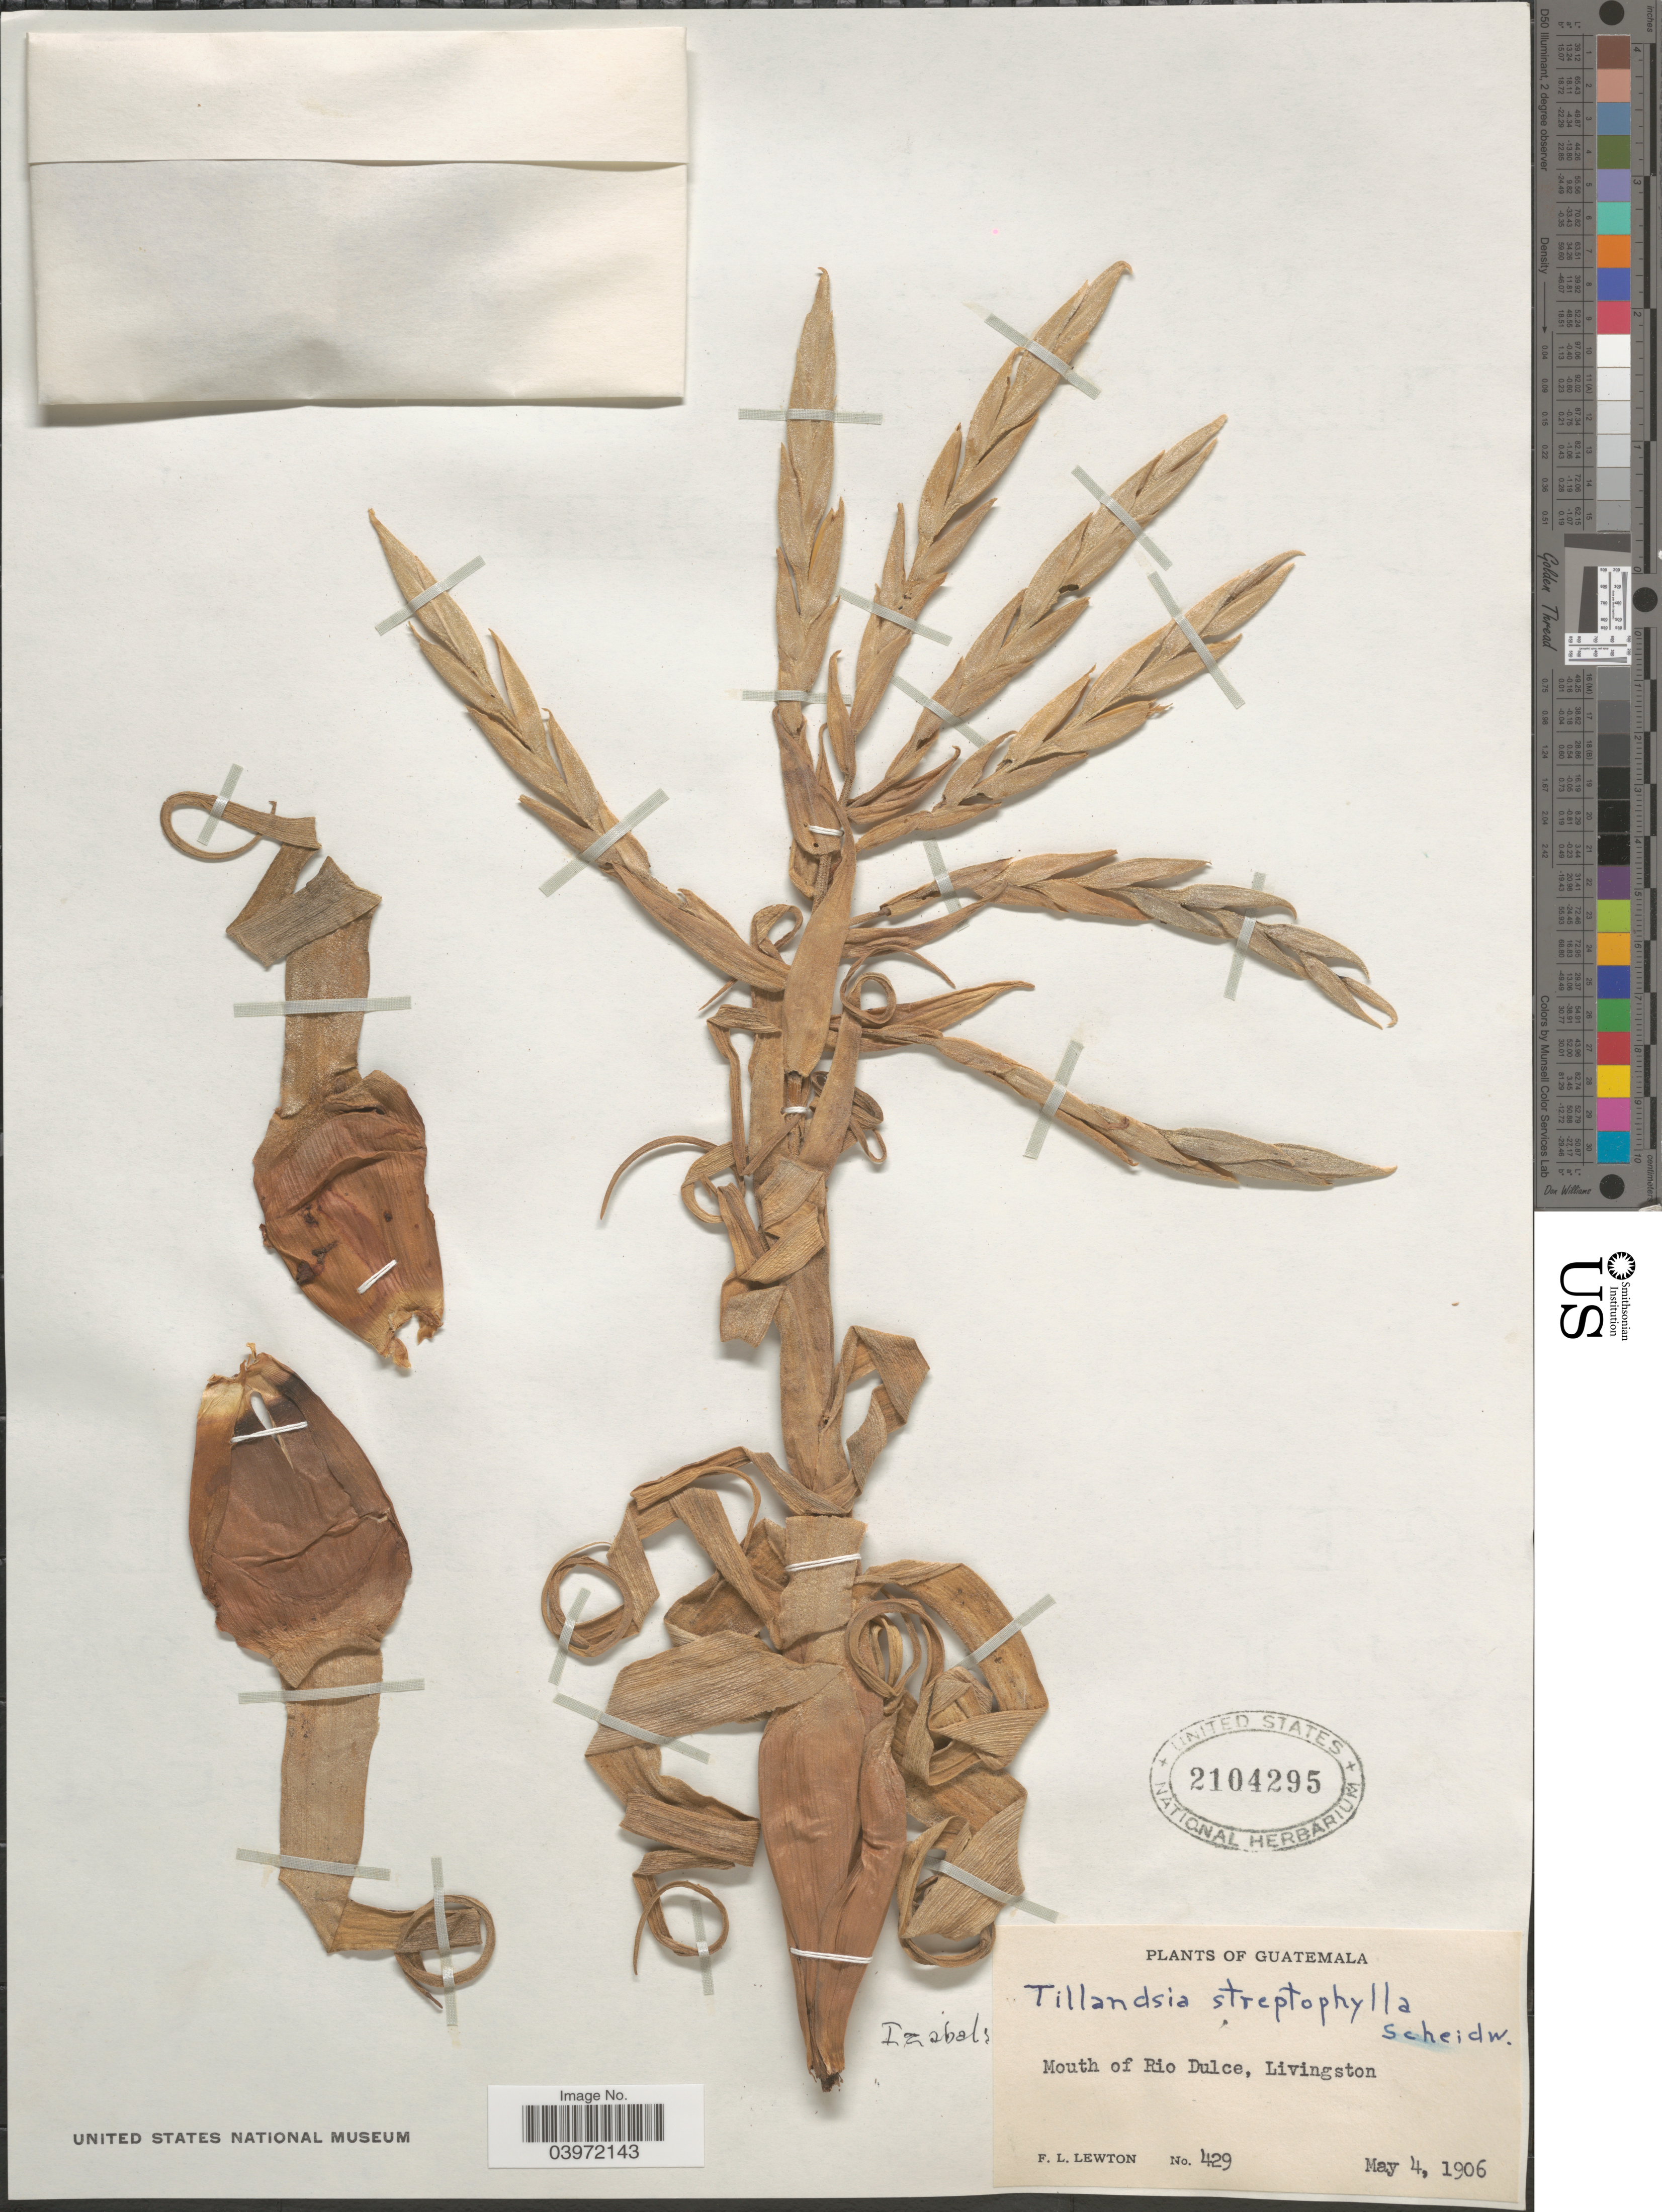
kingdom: Plantae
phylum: Tracheophyta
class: Liliopsida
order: Poales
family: Bromeliaceae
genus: Tillandsia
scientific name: Tillandsia streptophylla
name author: Scheidw. ex C. Morren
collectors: F. L. Lewton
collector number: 429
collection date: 1906-05-04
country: Guatemala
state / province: Izabal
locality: Izabal: Mouth of Rio Dulce, Livingston.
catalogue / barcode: US 2104295